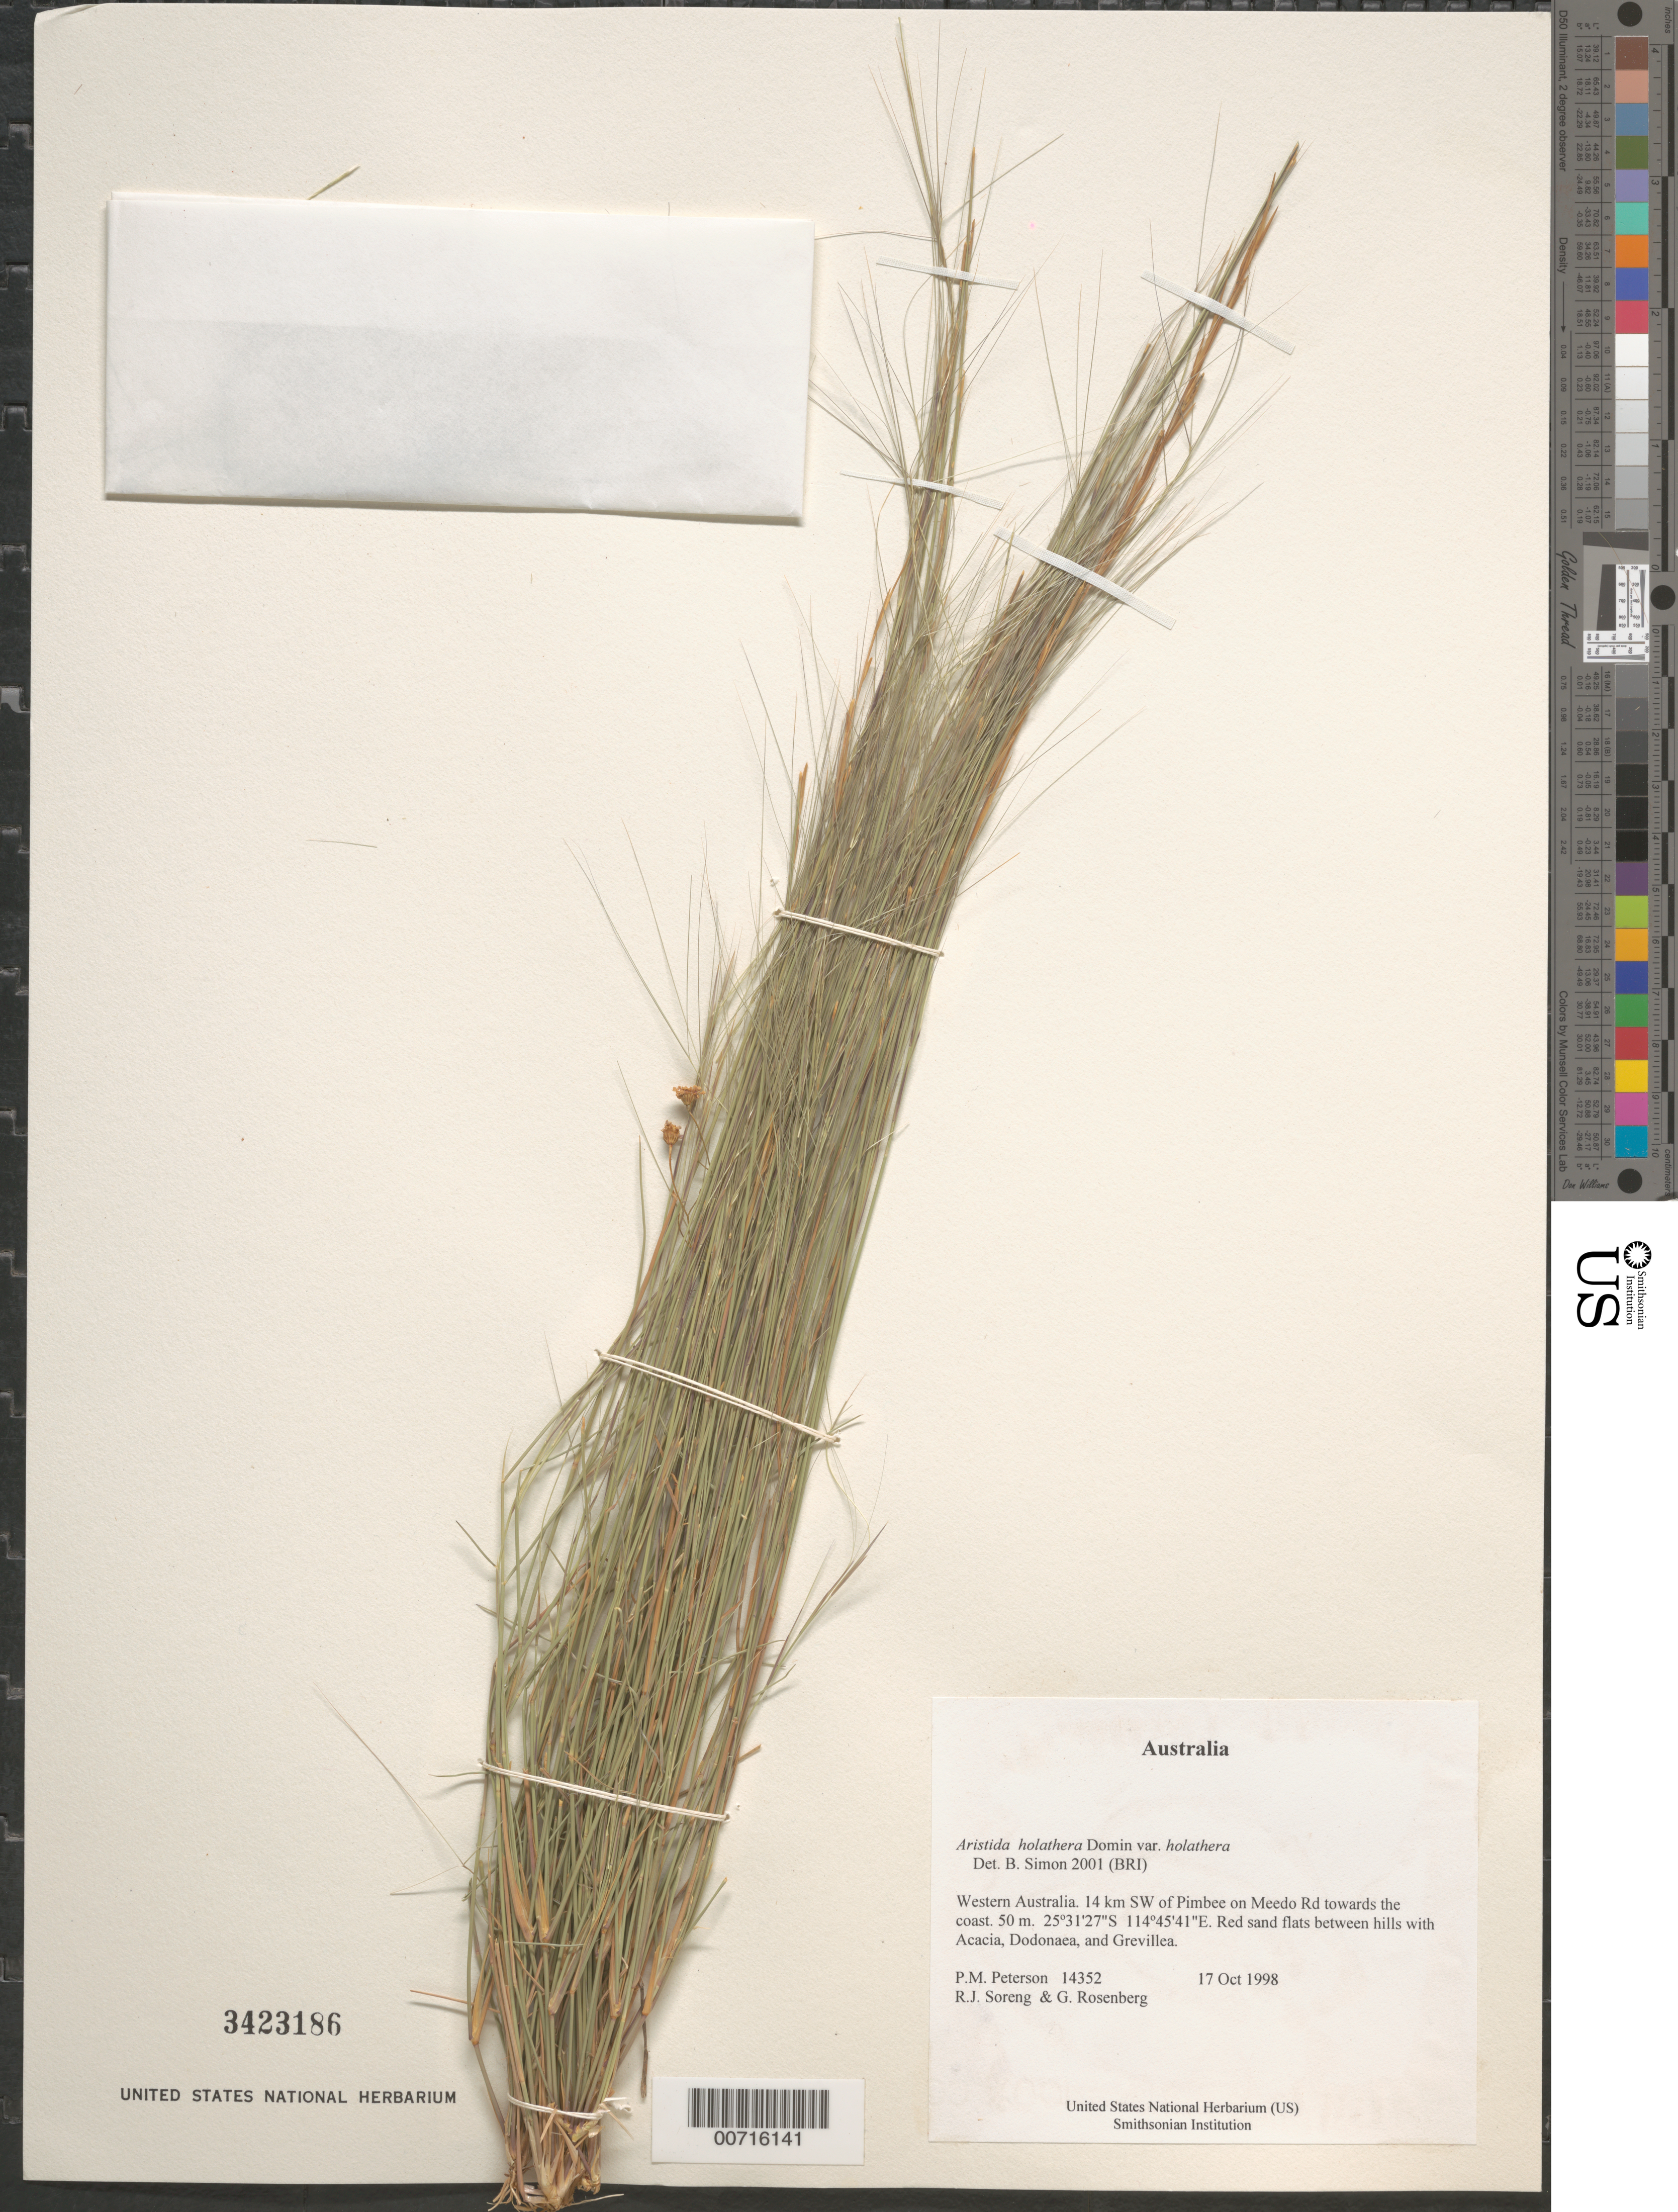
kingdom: Plantae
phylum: Tracheophyta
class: Liliopsida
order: Poales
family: Poaceae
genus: Aristida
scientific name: Aristida holathera var. holathera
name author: Domin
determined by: Simon, B.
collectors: P. M. Peterson, R. J. Soreng & G. Rosenberg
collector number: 14352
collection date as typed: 17 Oct 1998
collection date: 1998-10-17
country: Australia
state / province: Western Australia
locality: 14 km SW of Pimbee on Meedo Rd towards the coast.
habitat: Red sand flats between hills with Acacia, Dodonaea, and Grevillea.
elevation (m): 50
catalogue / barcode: US 3423186